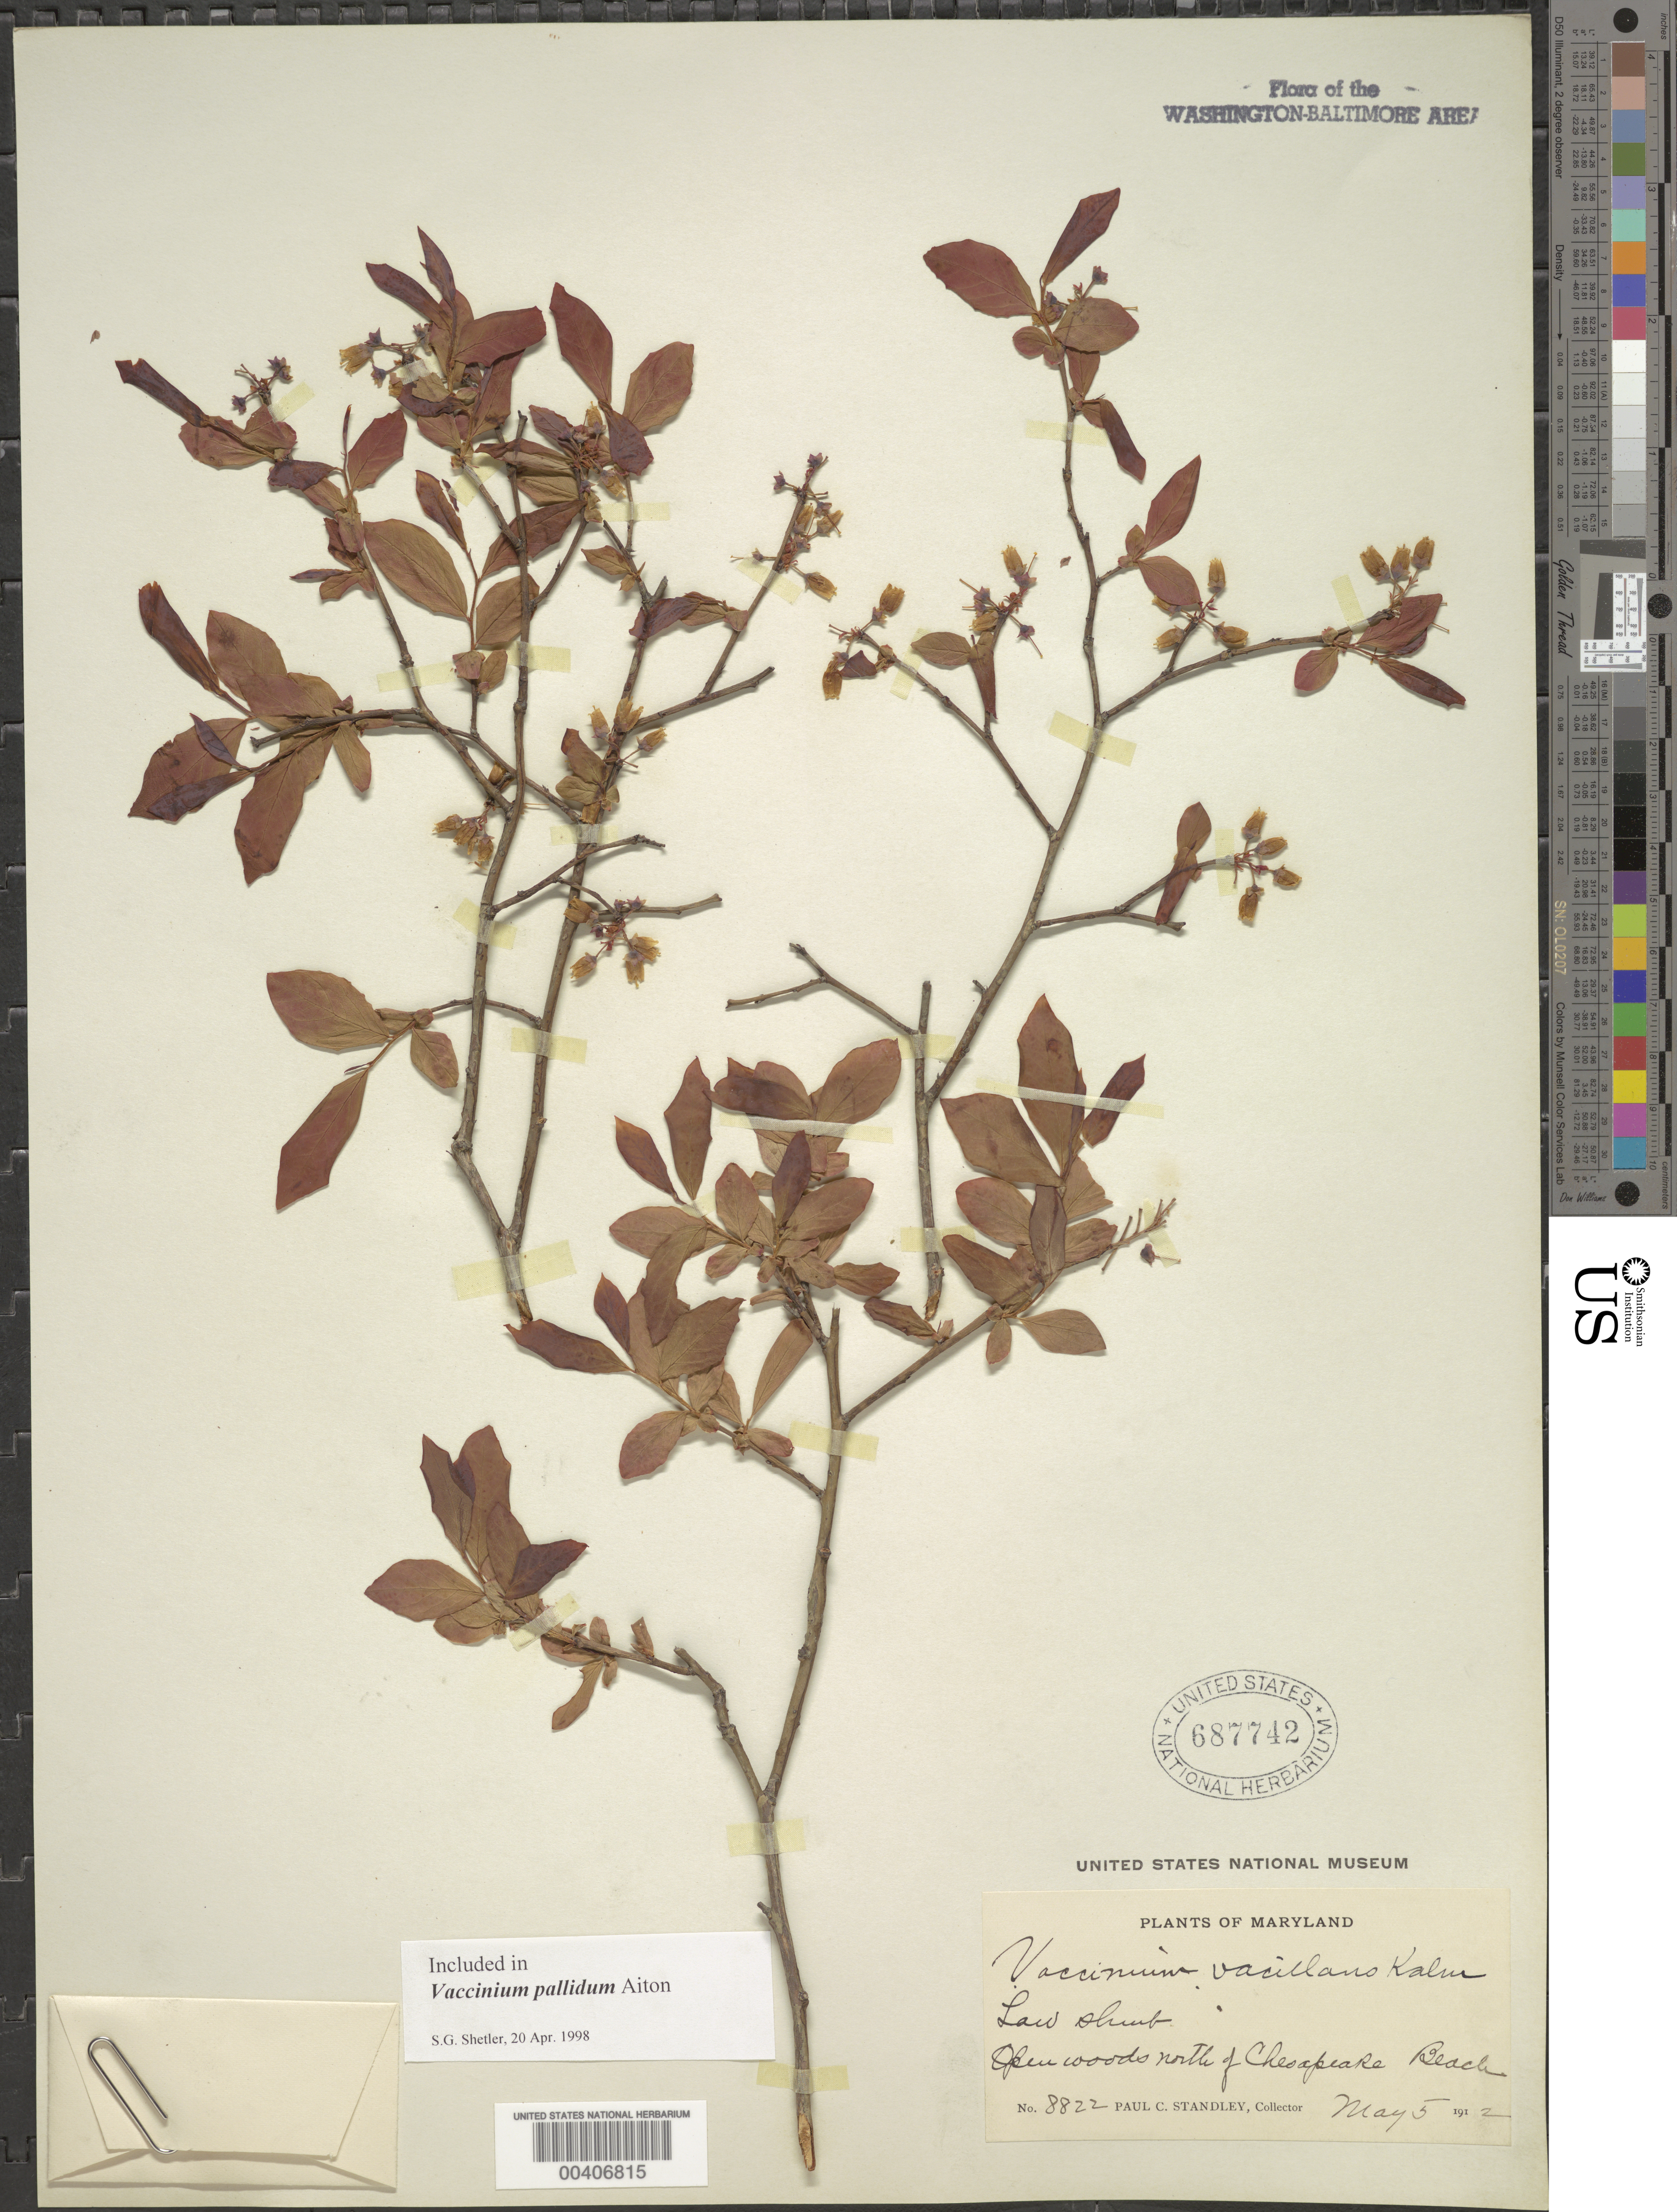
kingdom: Plantae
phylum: Tracheophyta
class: Magnoliopsida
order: Ericales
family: Ericaceae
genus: Vaccinium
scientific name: Vaccinium pallidum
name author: Aiton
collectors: P. C. Standley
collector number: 8822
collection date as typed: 05 May 1912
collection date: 1912-05-05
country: United States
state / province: Maryland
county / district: Calvert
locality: North of Chesapeake Beach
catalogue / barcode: US 687742